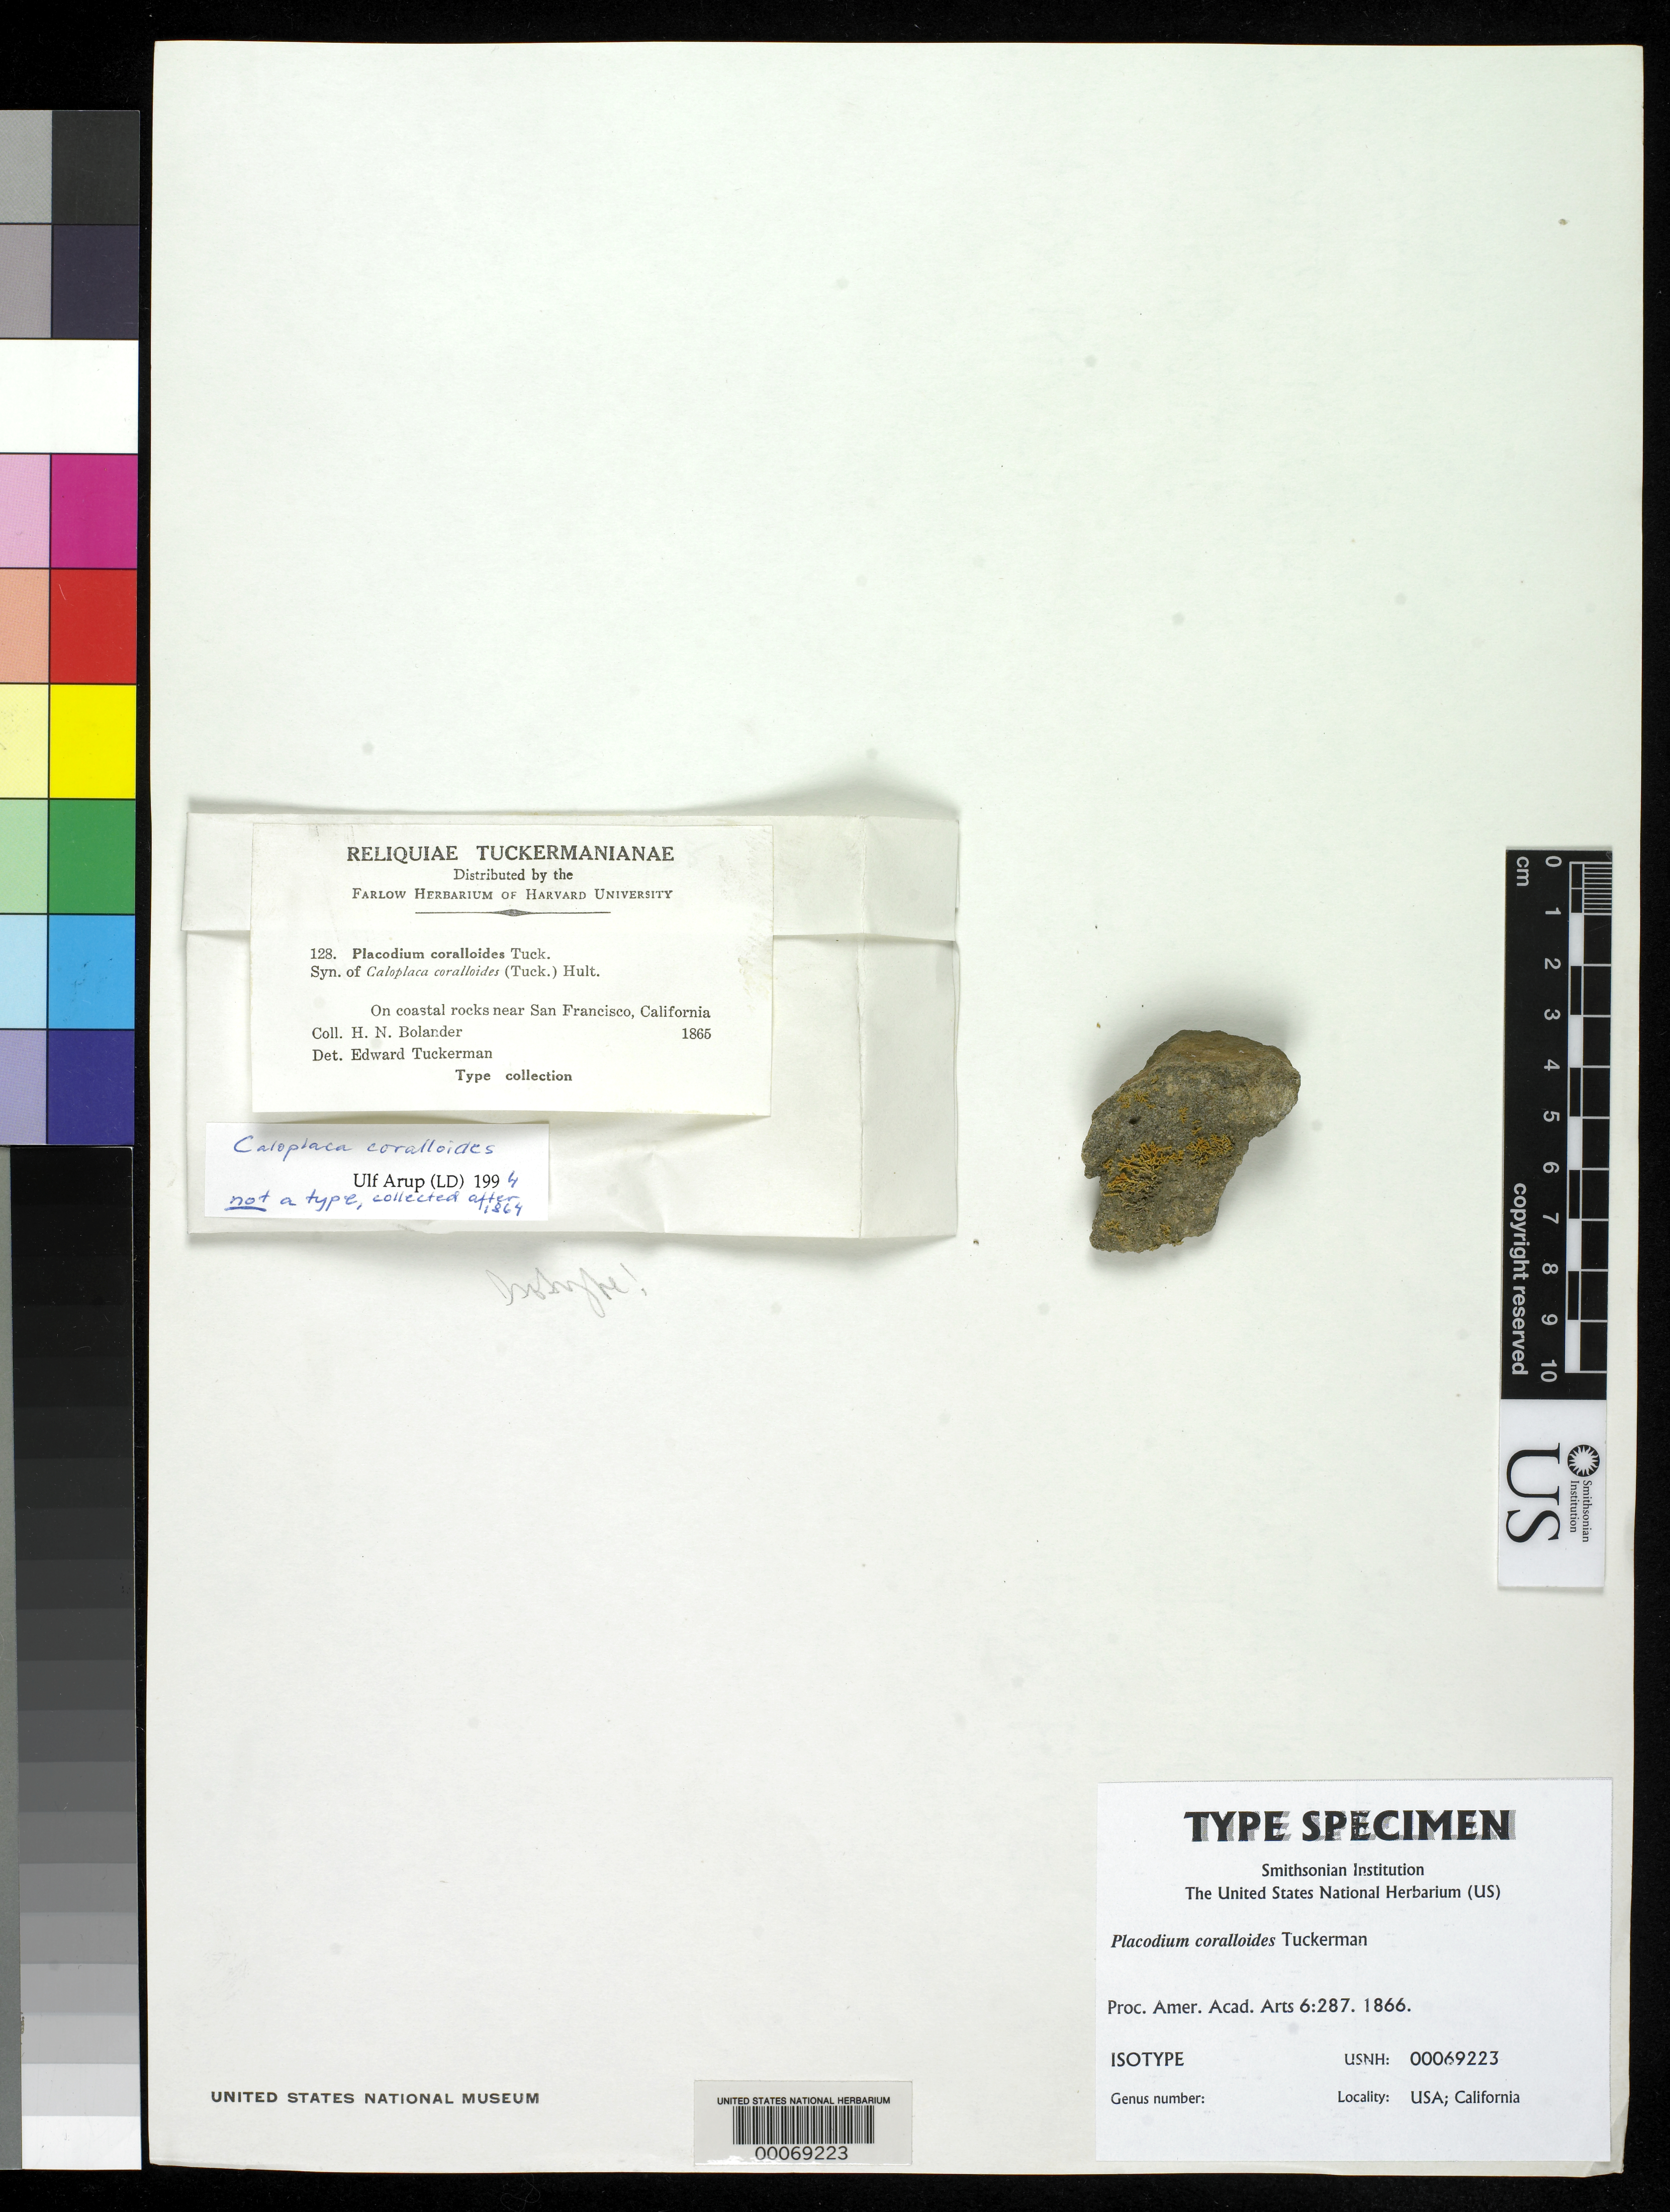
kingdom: Fungi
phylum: Ascomycota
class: Lecanoromycetes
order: Teloschistales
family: Teloschistaceae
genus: Placodium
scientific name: Placodium coralloides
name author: Tuck.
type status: Isotype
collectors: H. Bolander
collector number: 128 Rel. Tuck.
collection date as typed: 1865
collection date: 1865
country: United States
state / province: California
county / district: San Francisco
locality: Near San Francisco.